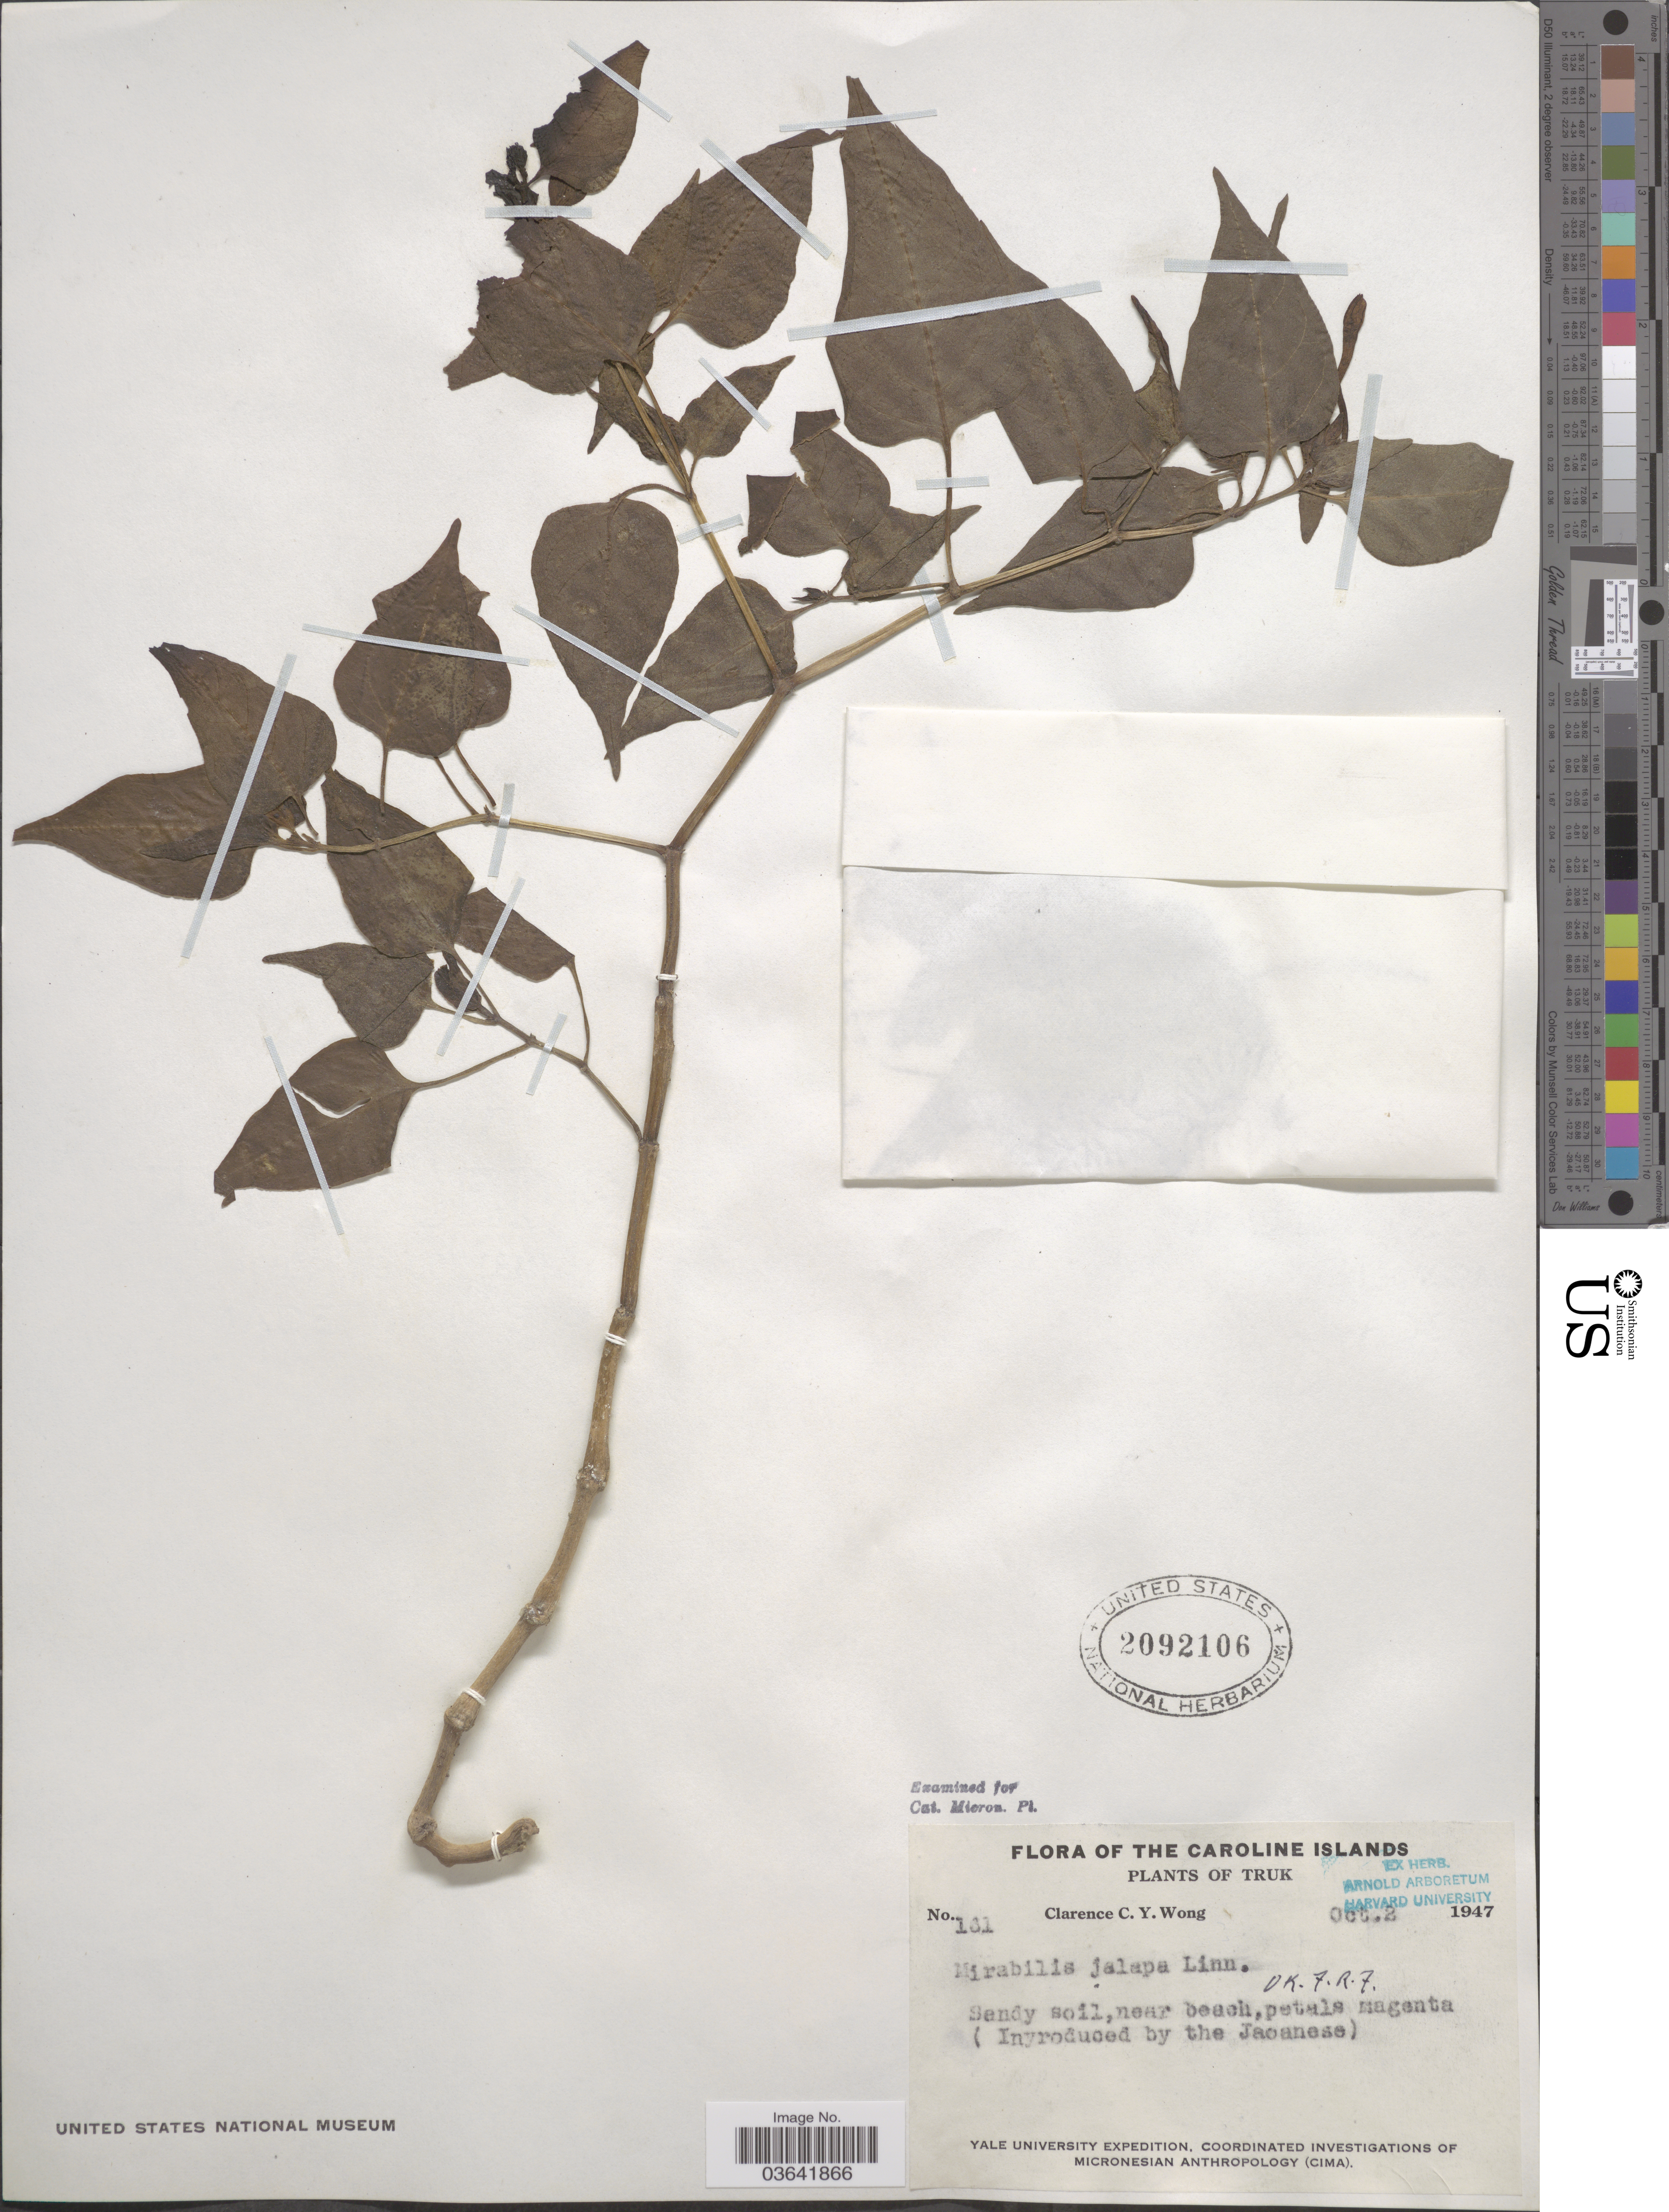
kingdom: Plantae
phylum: Tracheophyta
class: Magnoliopsida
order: Caryophyllales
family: Nyctaginaceae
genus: Mirabilis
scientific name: Mirabilis jalapa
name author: L.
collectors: C. Wong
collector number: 161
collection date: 1947-10-02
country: Micronesia, Federated States of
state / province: Truk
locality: The Caroline Islands.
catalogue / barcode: US 2092106